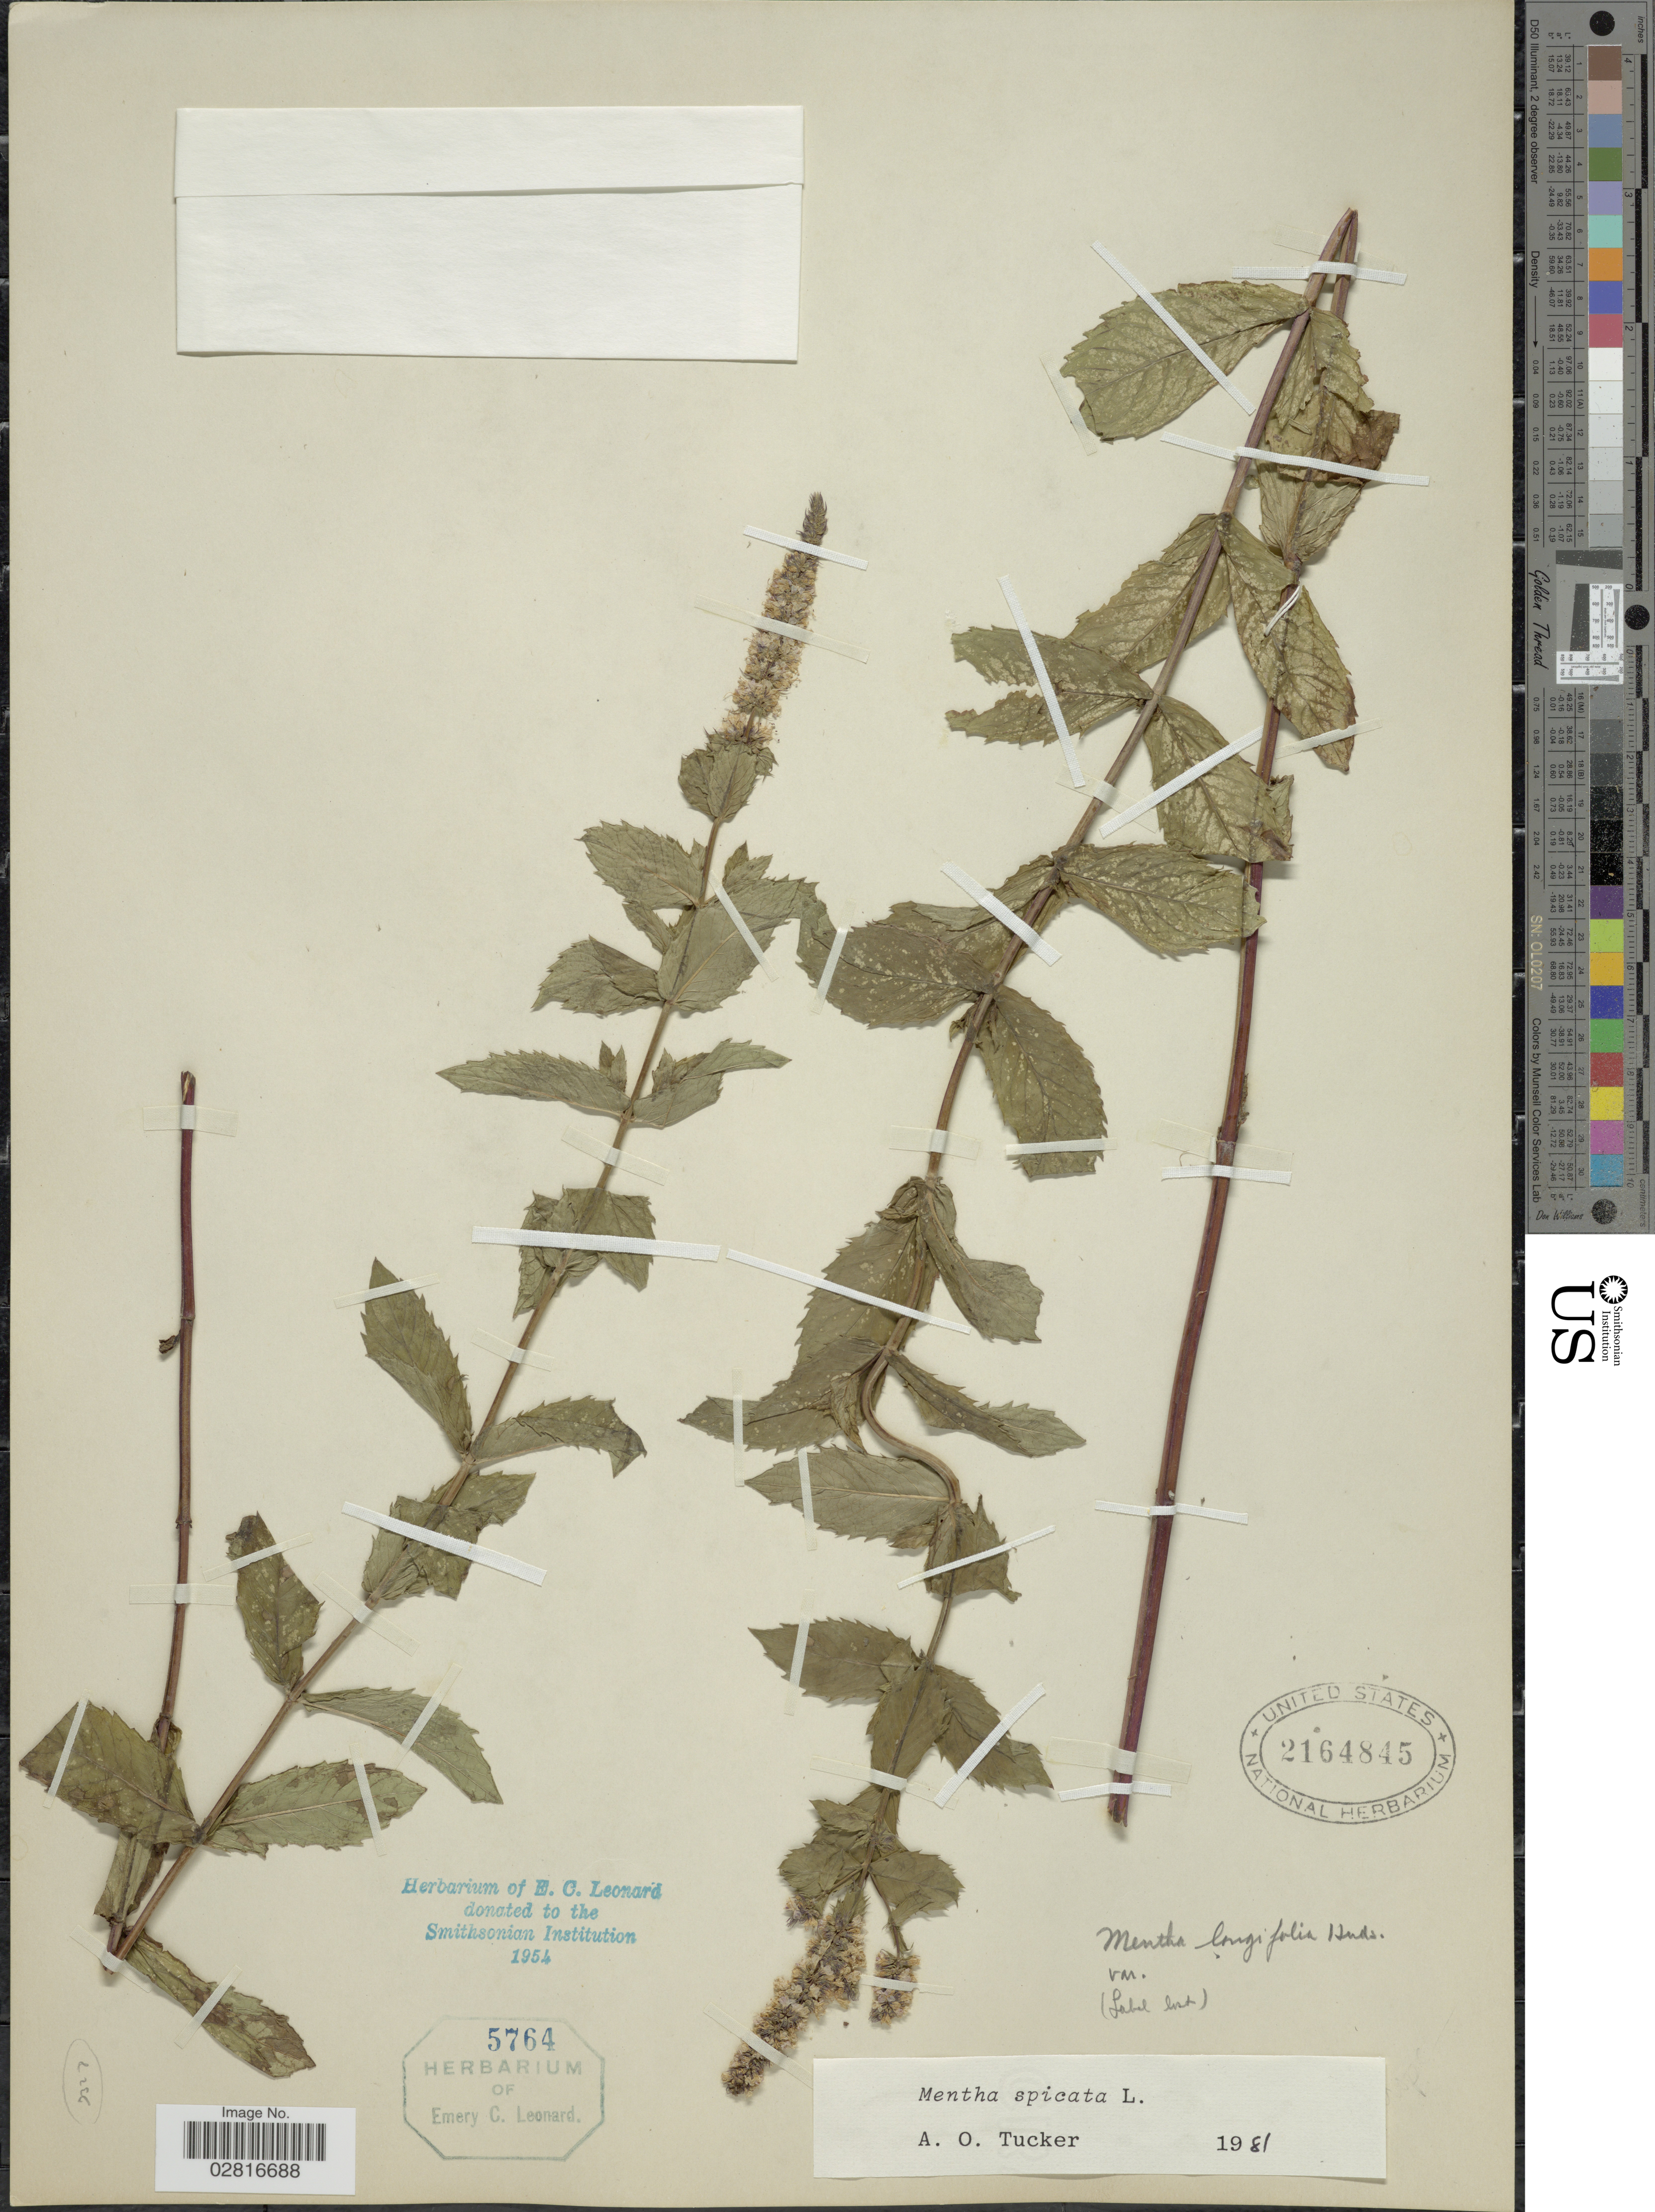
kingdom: Plantae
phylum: Tracheophyta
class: Magnoliopsida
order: Lamiales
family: Lamiaceae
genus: Mentha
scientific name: Mentha spicata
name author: L.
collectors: ex herb. E.C. Leonard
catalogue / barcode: US 2164845